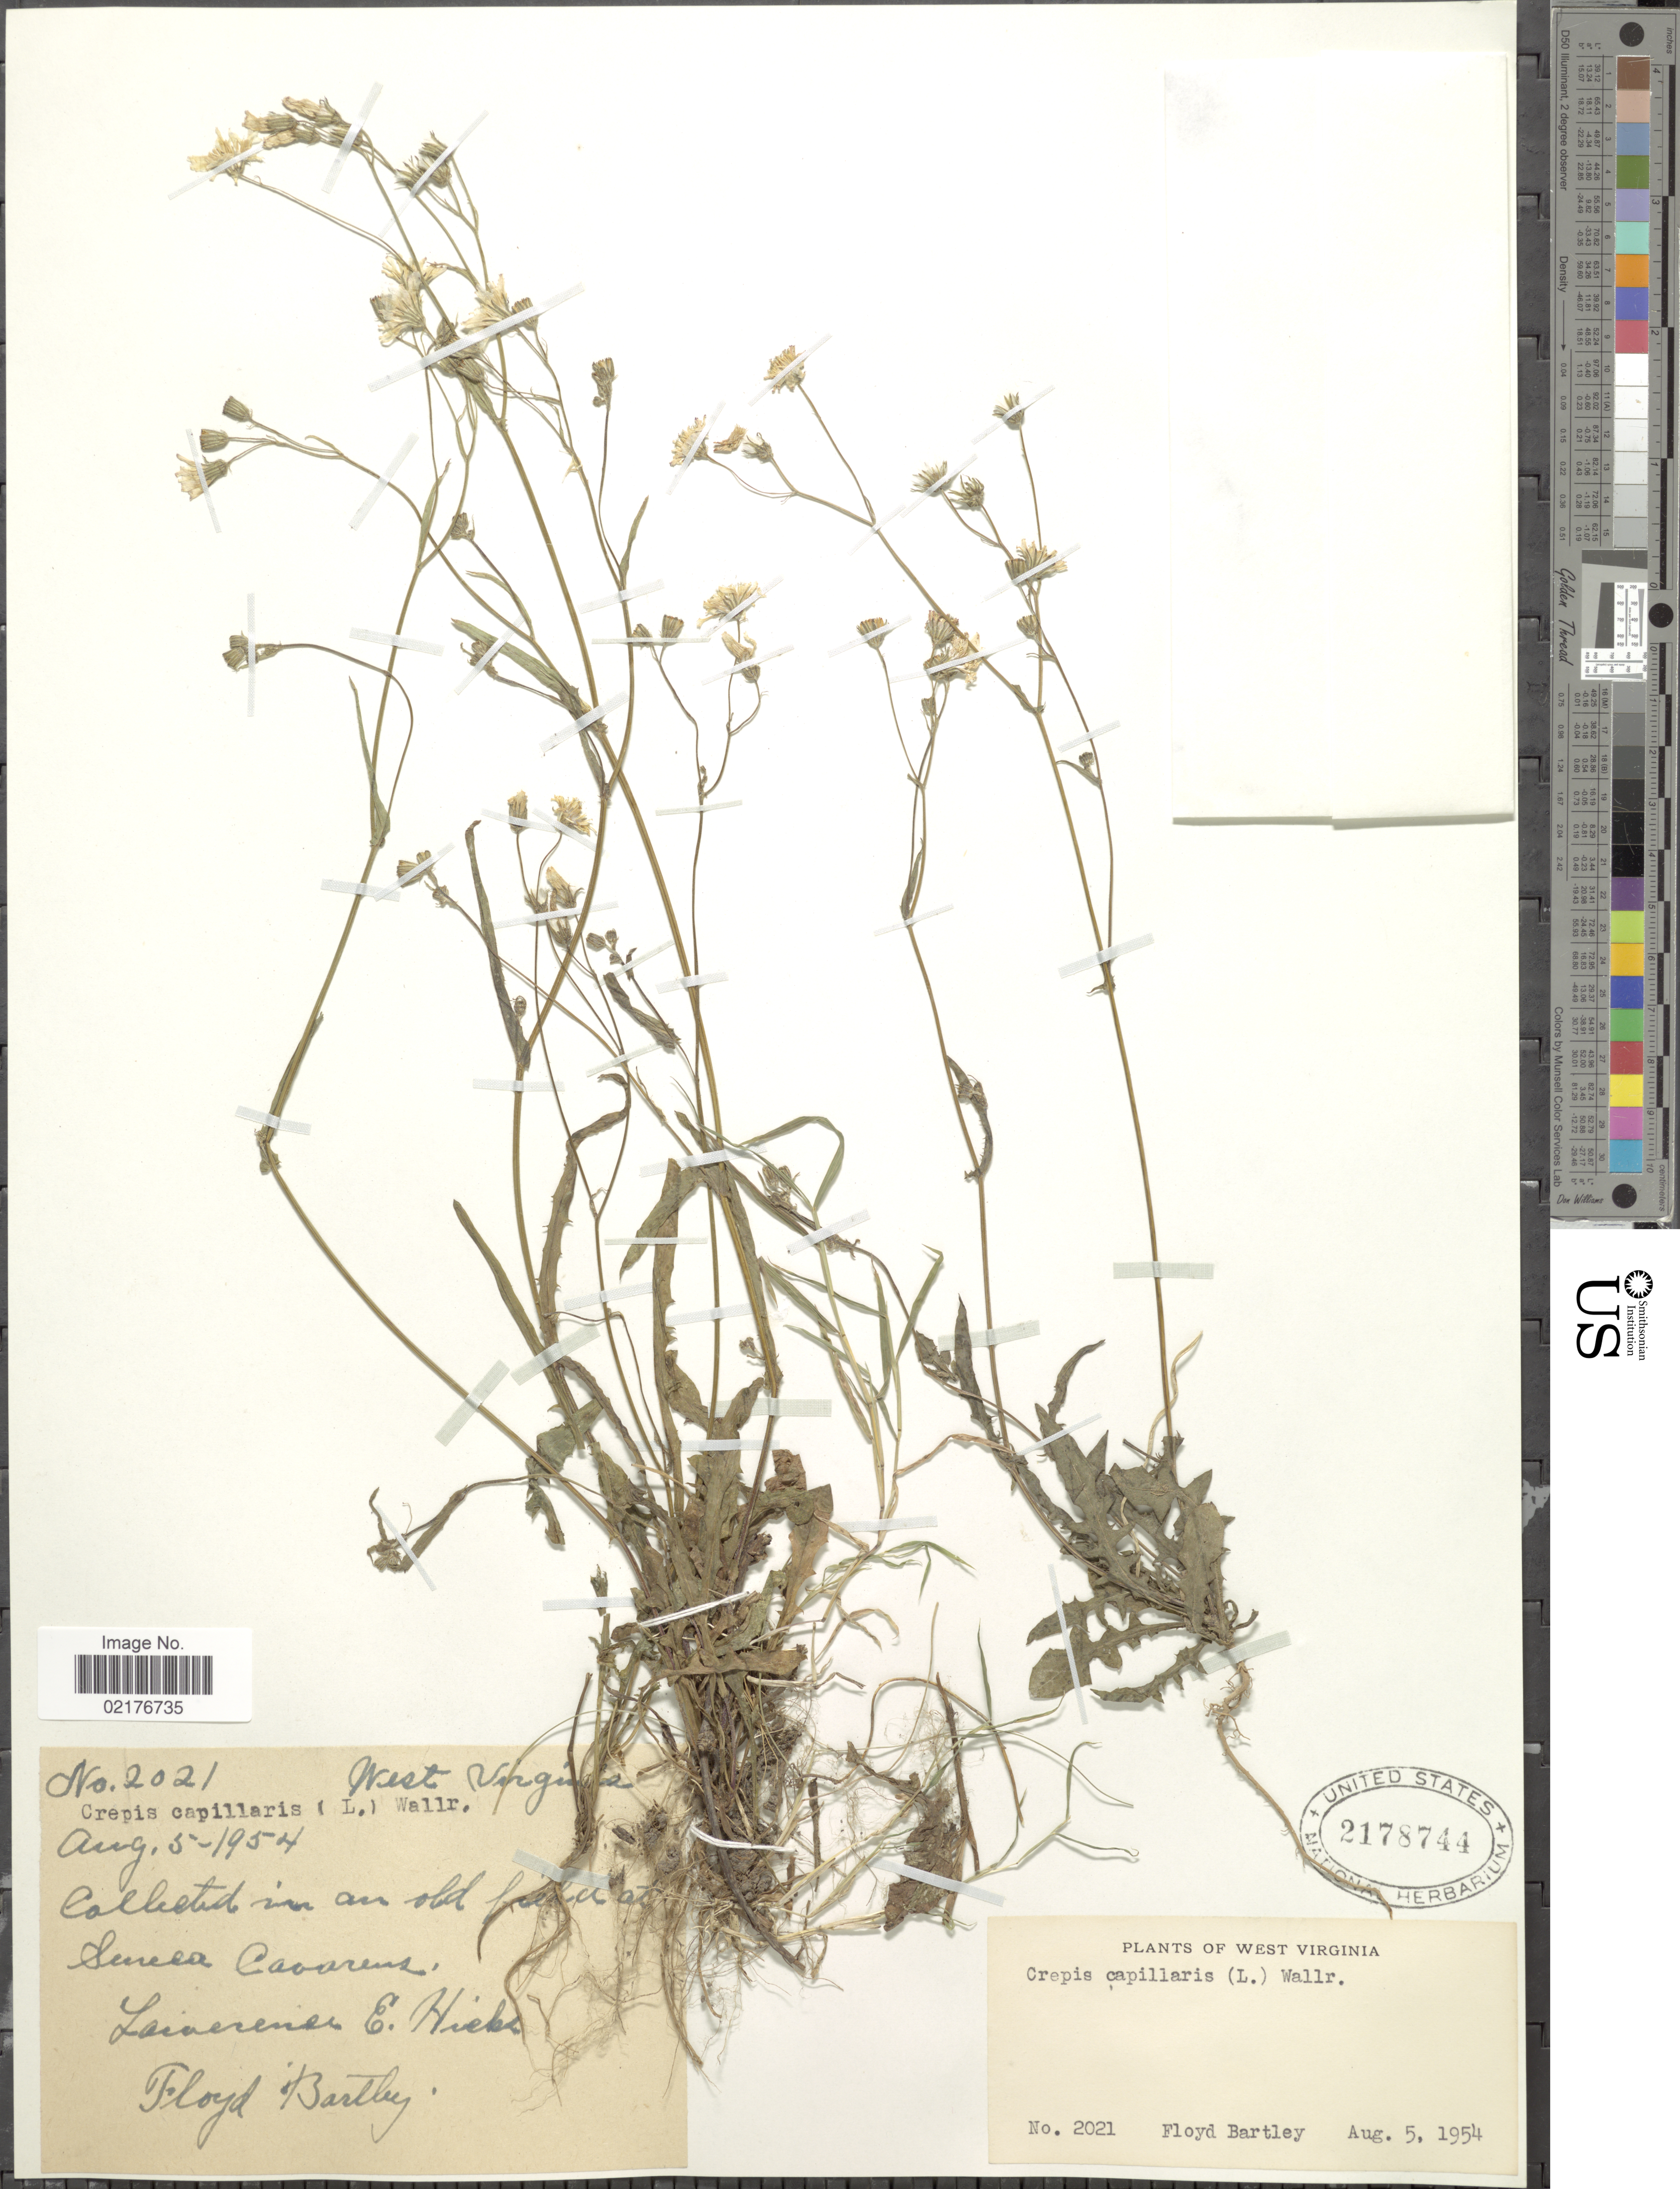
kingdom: Plantae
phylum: Tracheophyta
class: Magnoliopsida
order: Asterales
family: Asteraceae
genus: Crepis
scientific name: Crepis capillaris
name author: (L.) Wallr.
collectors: L. E. Hicks & F. Bartley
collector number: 2021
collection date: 1954-08-05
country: United States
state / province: West Virginia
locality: In an old field at Seneca Cavarens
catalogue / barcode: US 2178744